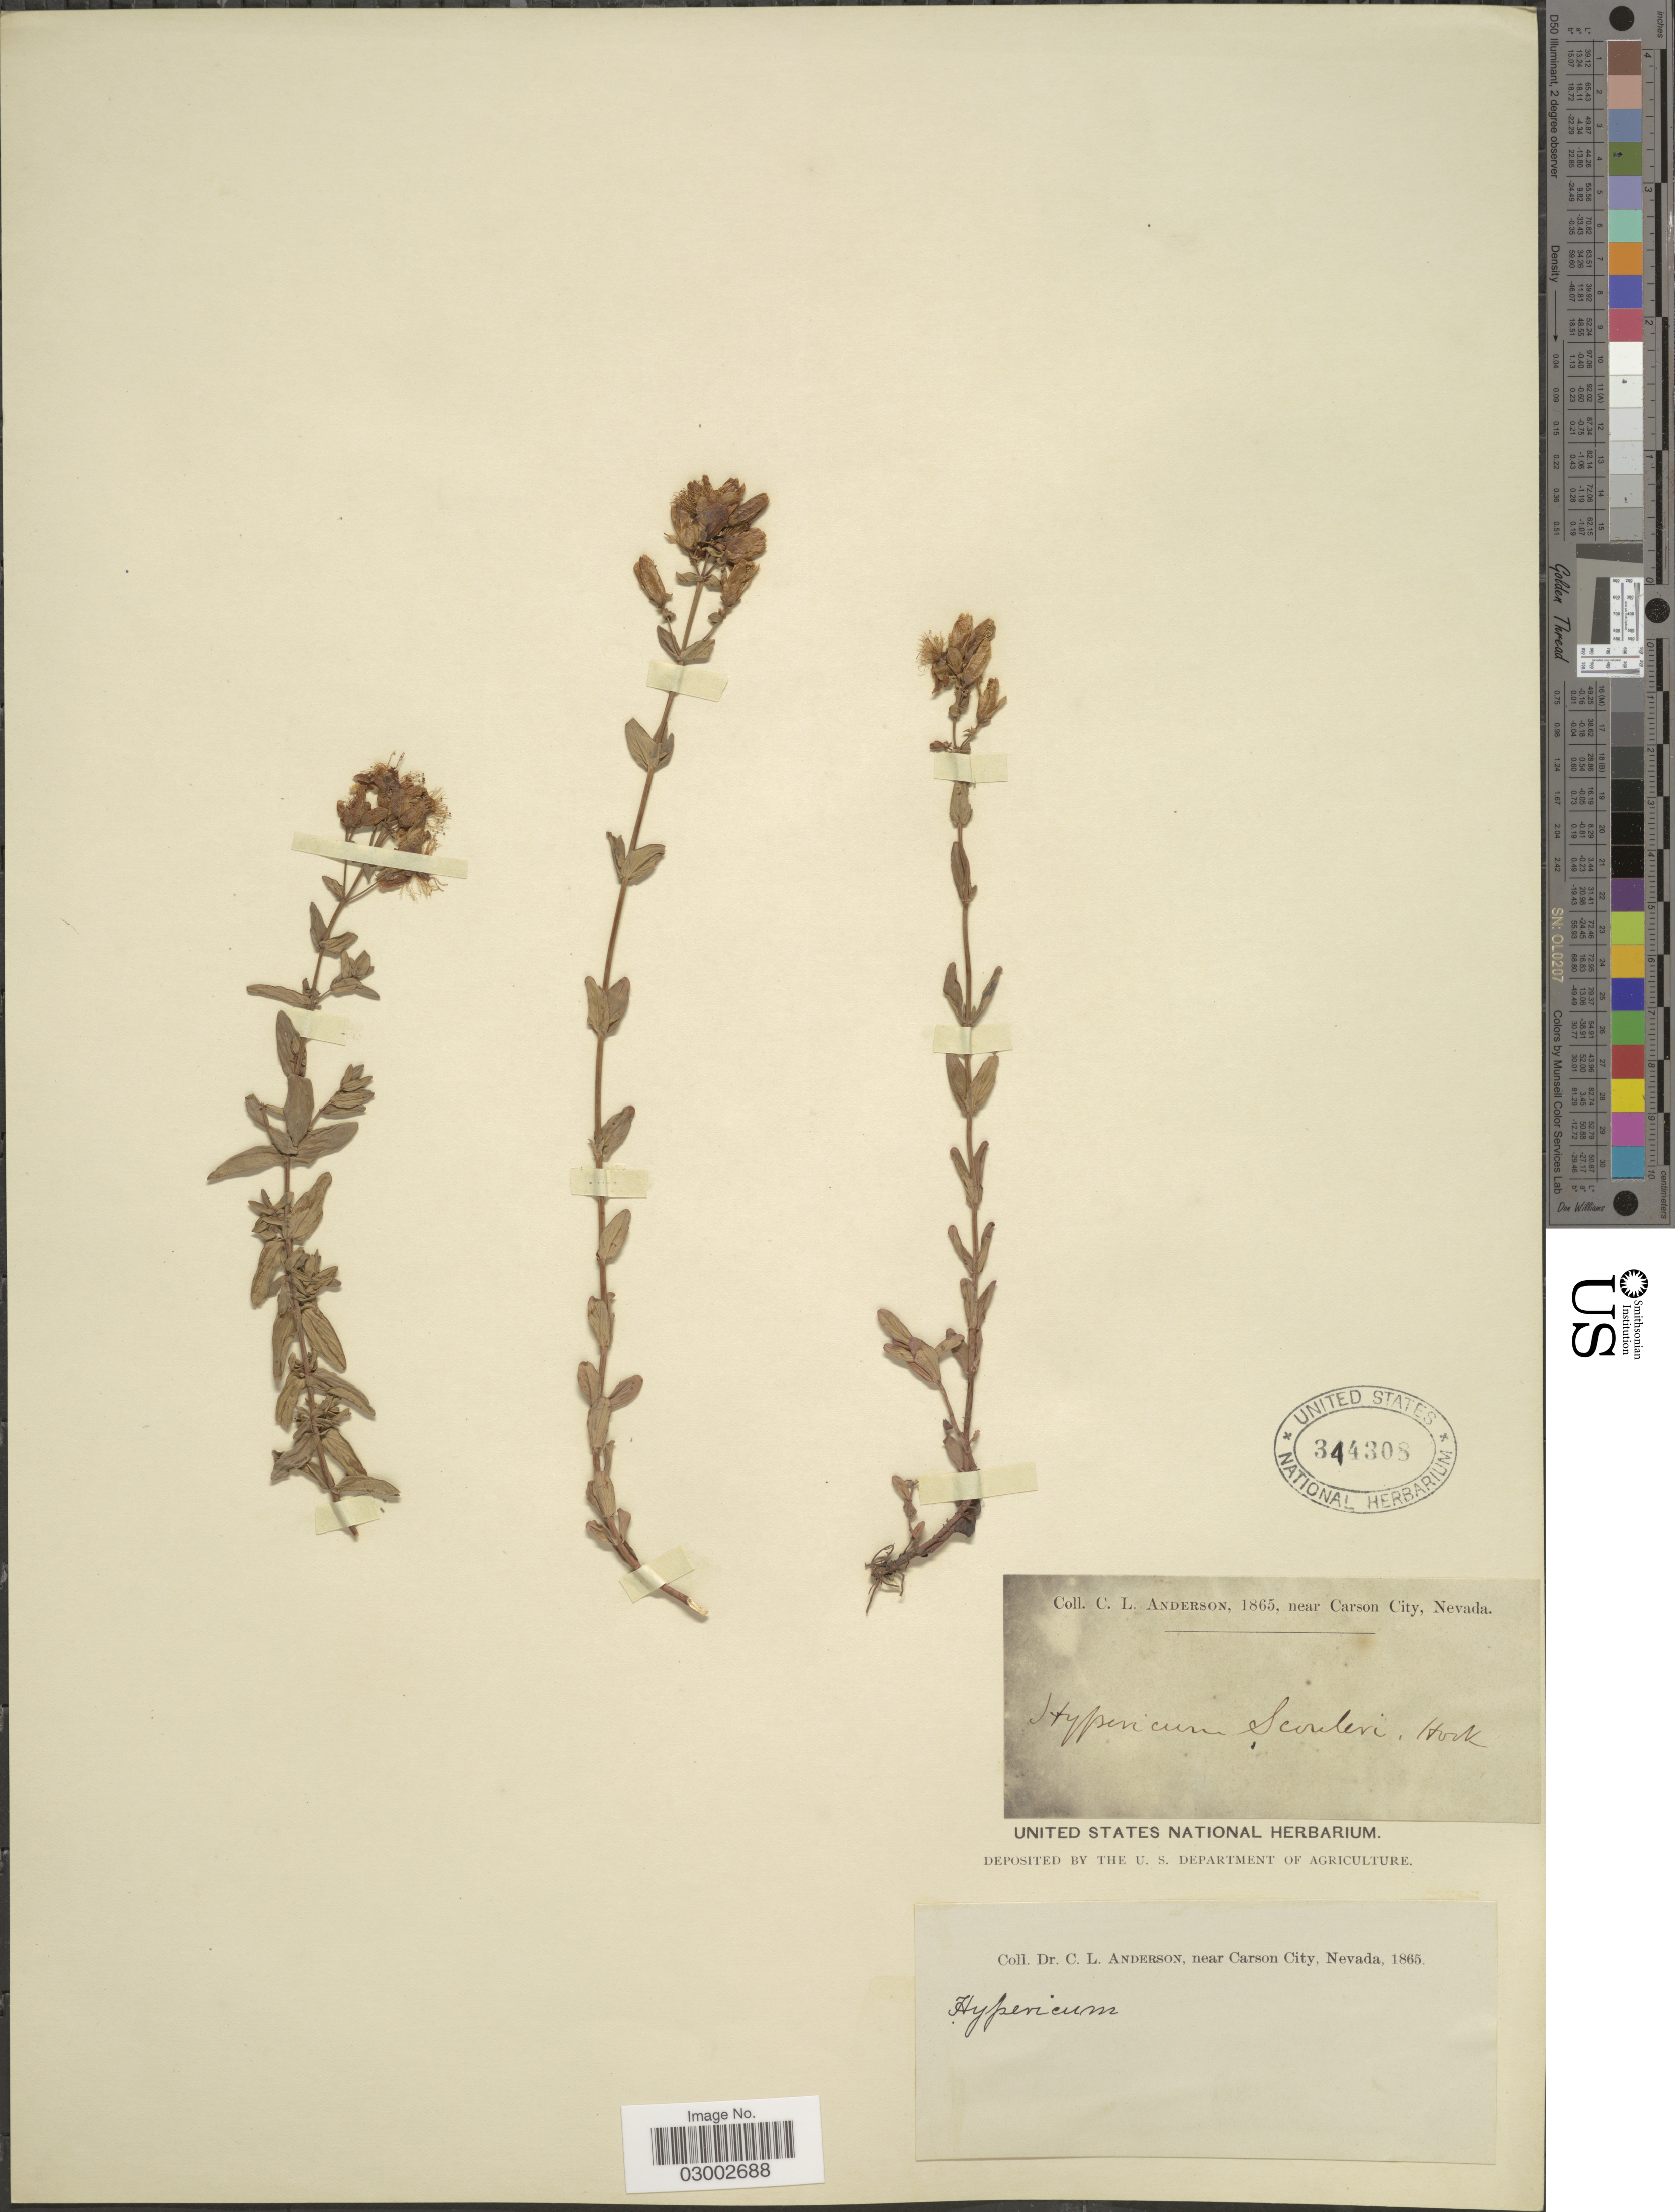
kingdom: Plantae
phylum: Tracheophyta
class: Magnoliopsida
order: Malpighiales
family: Hypericaceae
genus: Hypericum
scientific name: Hypericum scouleri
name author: Hook.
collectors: C. L. Anderson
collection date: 1865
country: United States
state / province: Nevada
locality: Near Carson City.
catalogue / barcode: US 344308